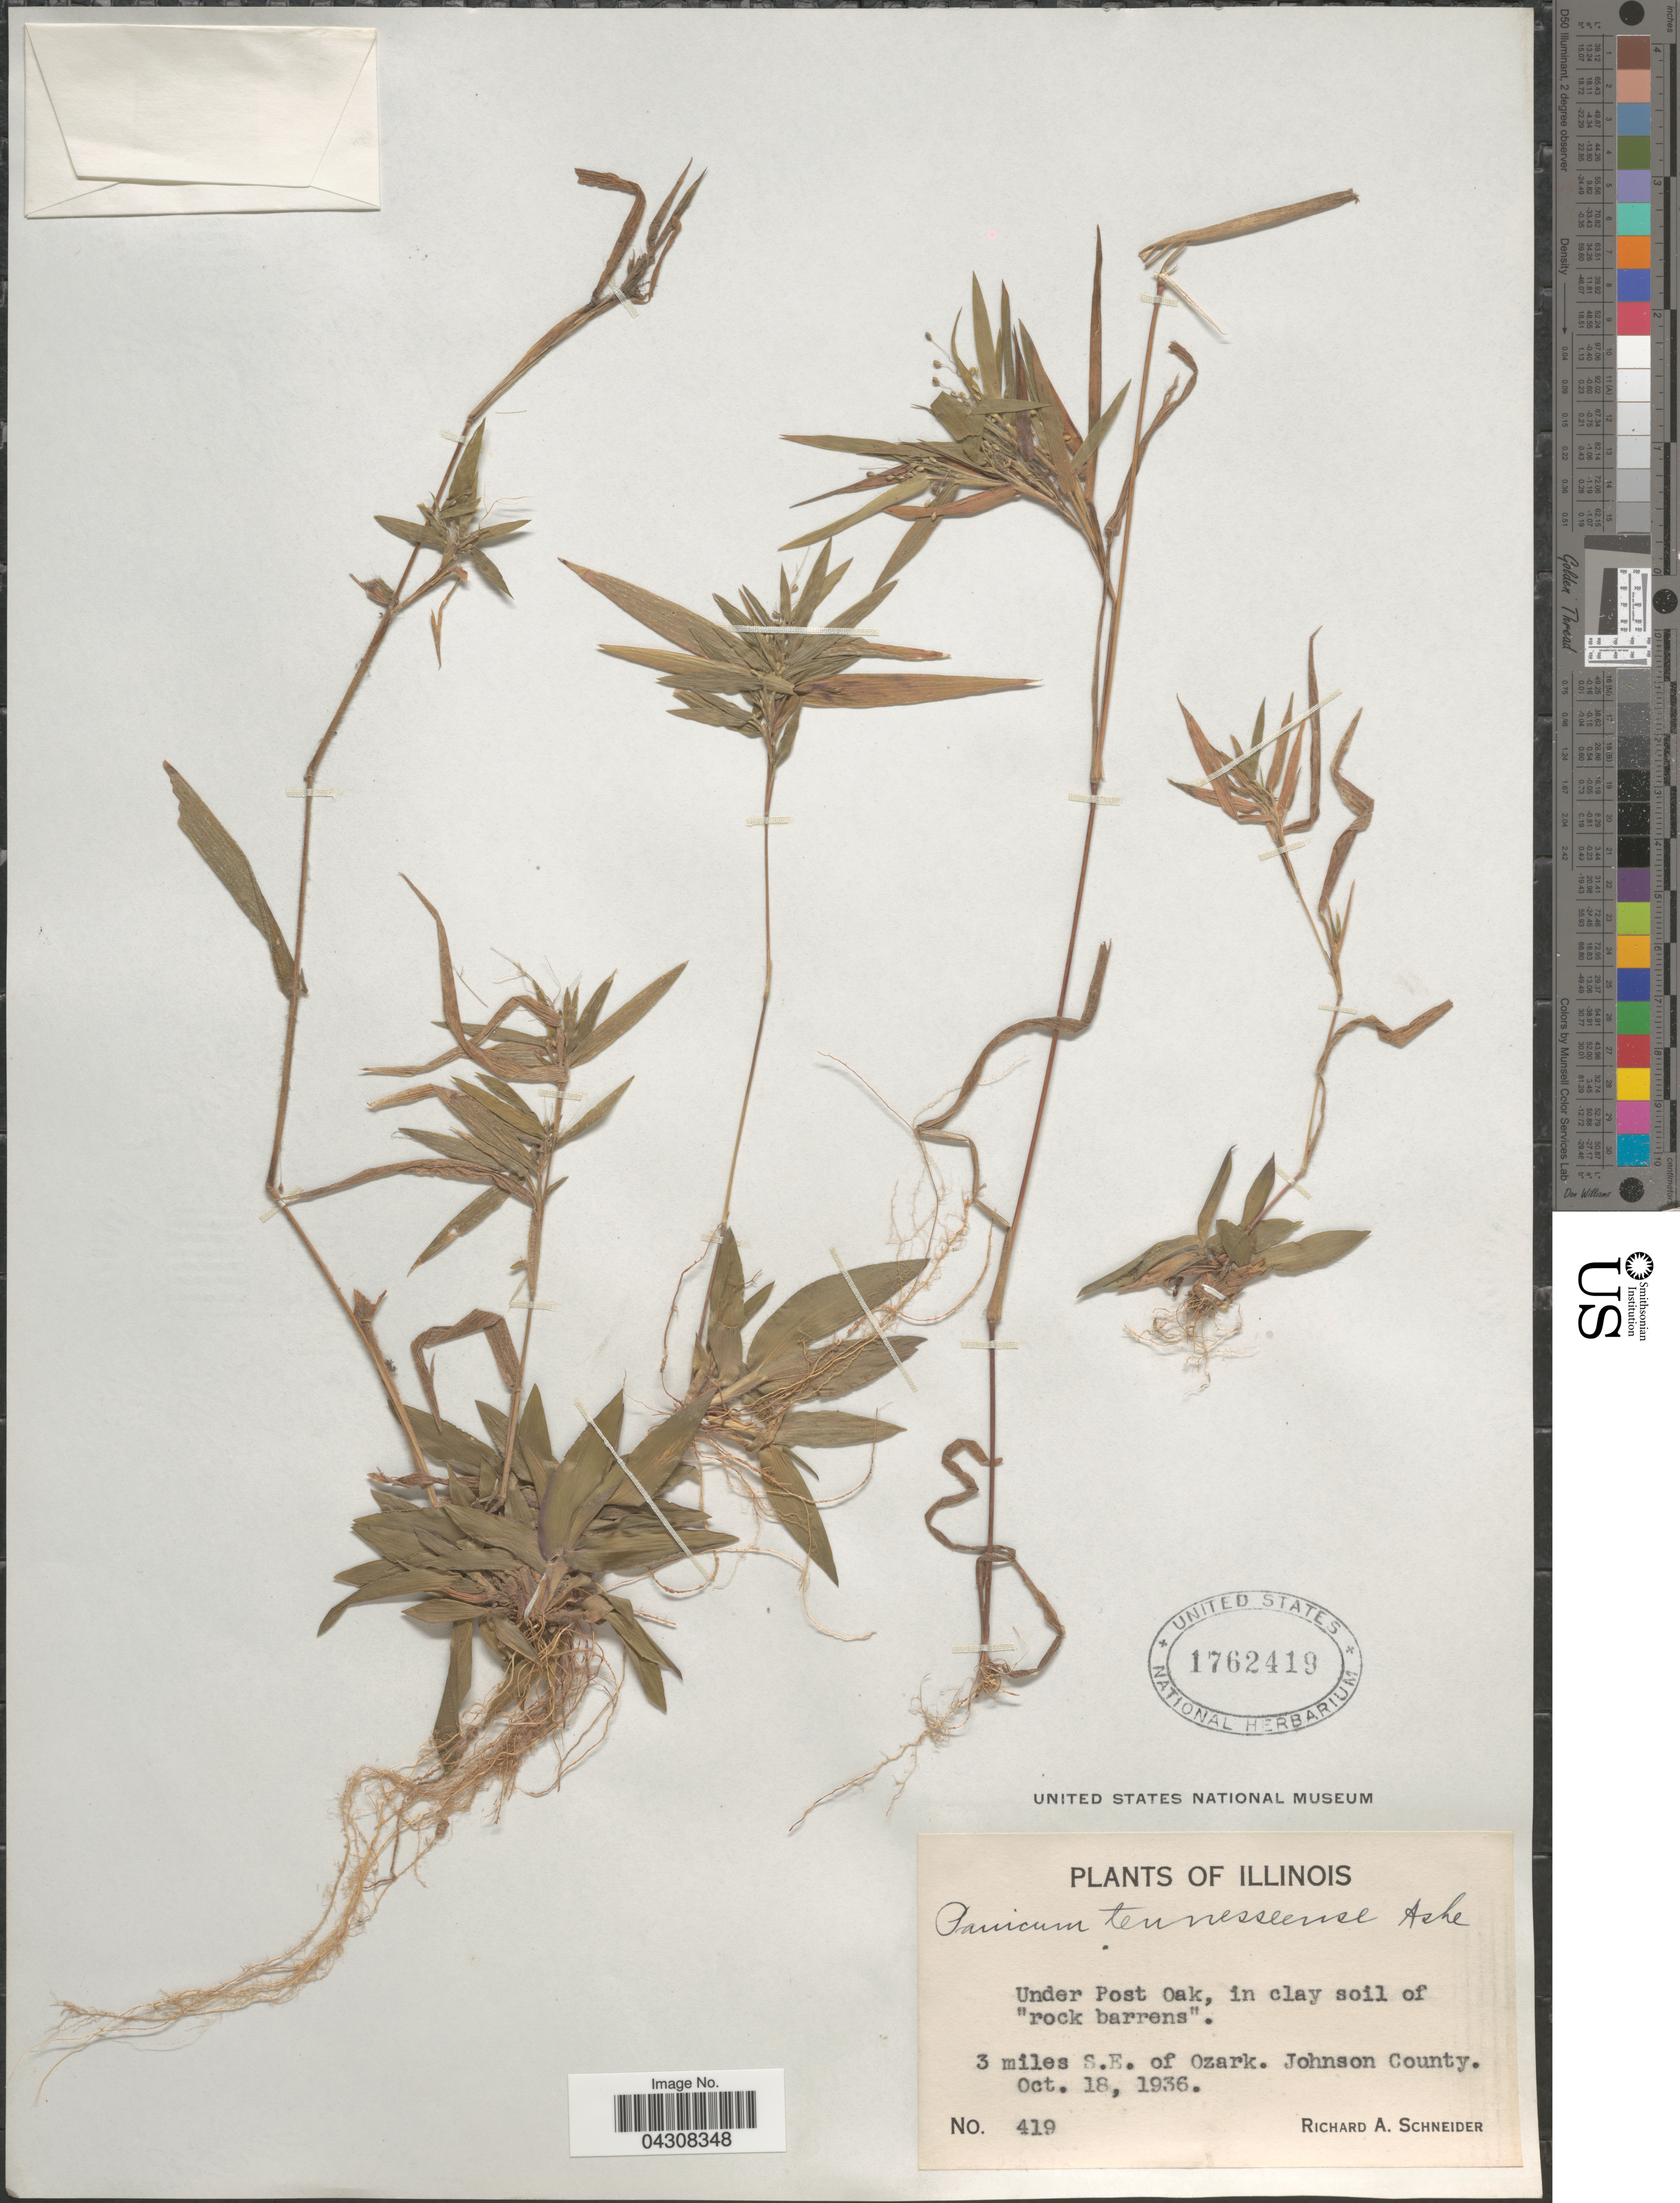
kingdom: Plantae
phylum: Tracheophyta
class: Liliopsida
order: Poales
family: Poaceae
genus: Dichanthelium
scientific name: Dichanthelium acuminatum var. acuminatum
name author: (Sw.) Gould & C.A. Clark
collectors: R. A. Schneider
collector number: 419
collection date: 1936-10-18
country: United States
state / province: Illinois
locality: Under Post Oak, in clay soil of "rock barrens". 3 miles S.E. of Ozark. Johnson County.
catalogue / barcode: US 1762419